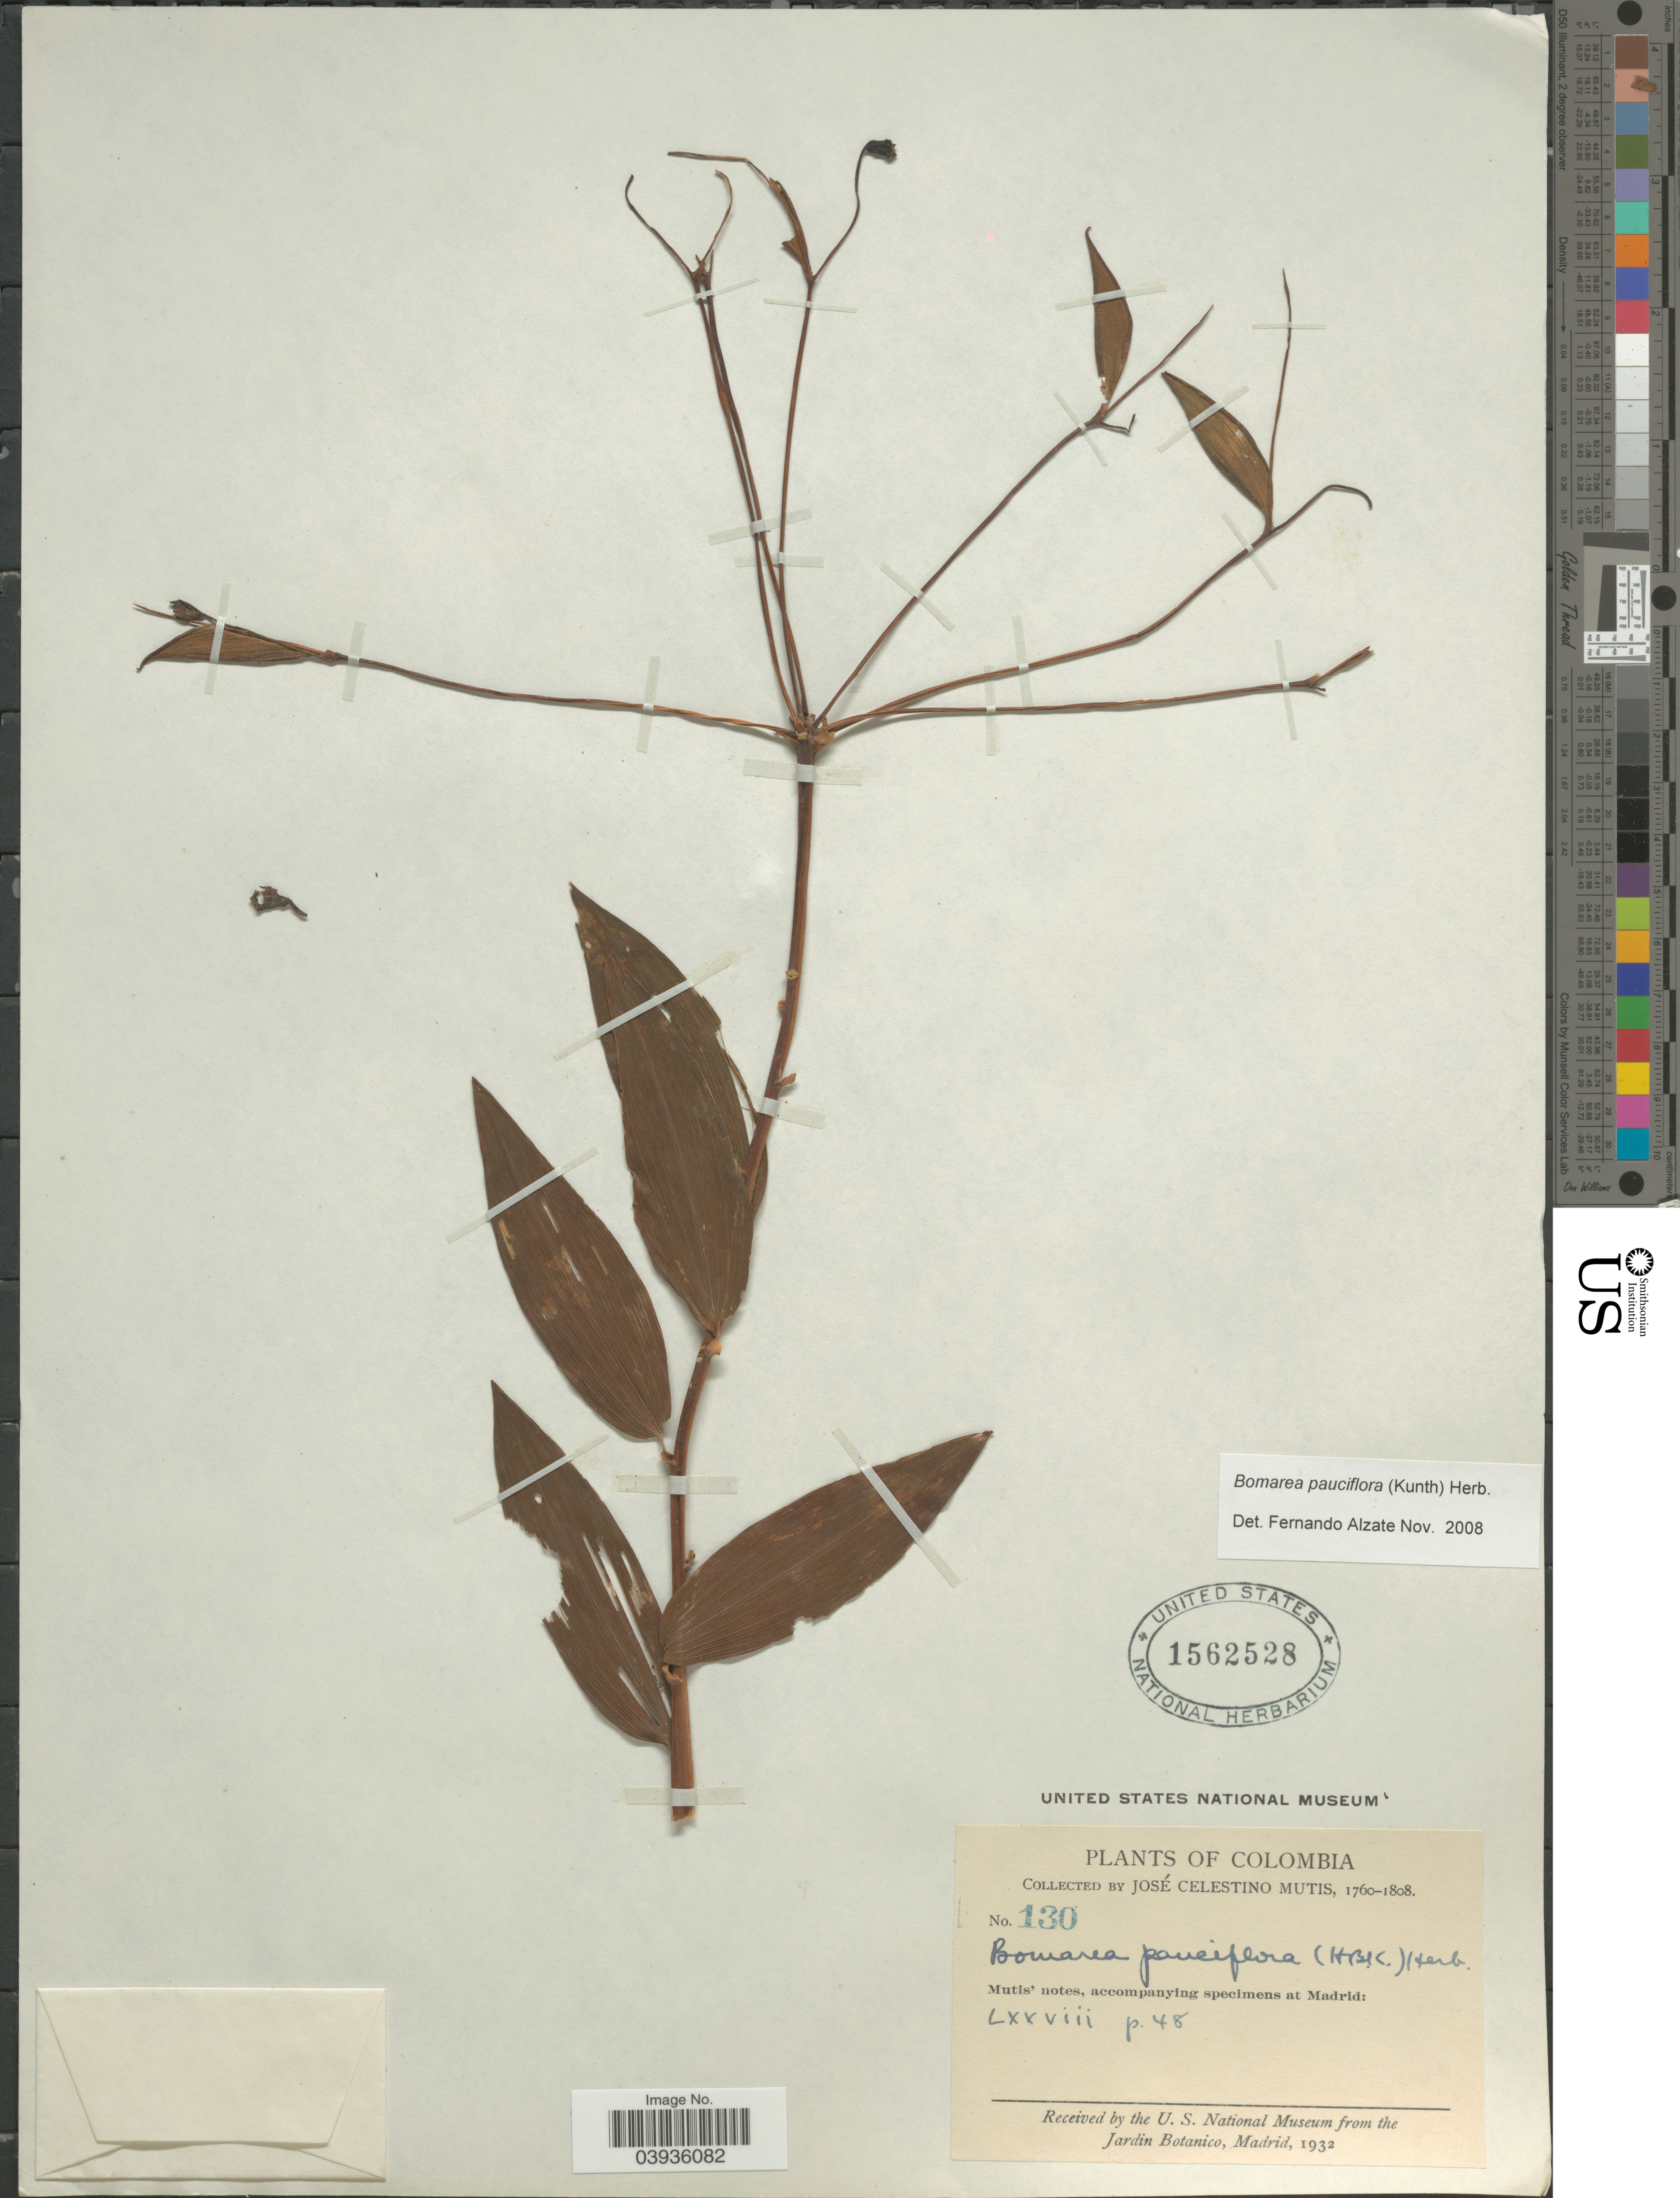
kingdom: Plantae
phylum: Tracheophyta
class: Liliopsida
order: Liliales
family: Alstroemeriaceae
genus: Bomarea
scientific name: Bomarea pauciflora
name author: (Kunth) Herb.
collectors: J. C. B. Mutis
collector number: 130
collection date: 1760/1808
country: Colombia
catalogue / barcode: US 1562528